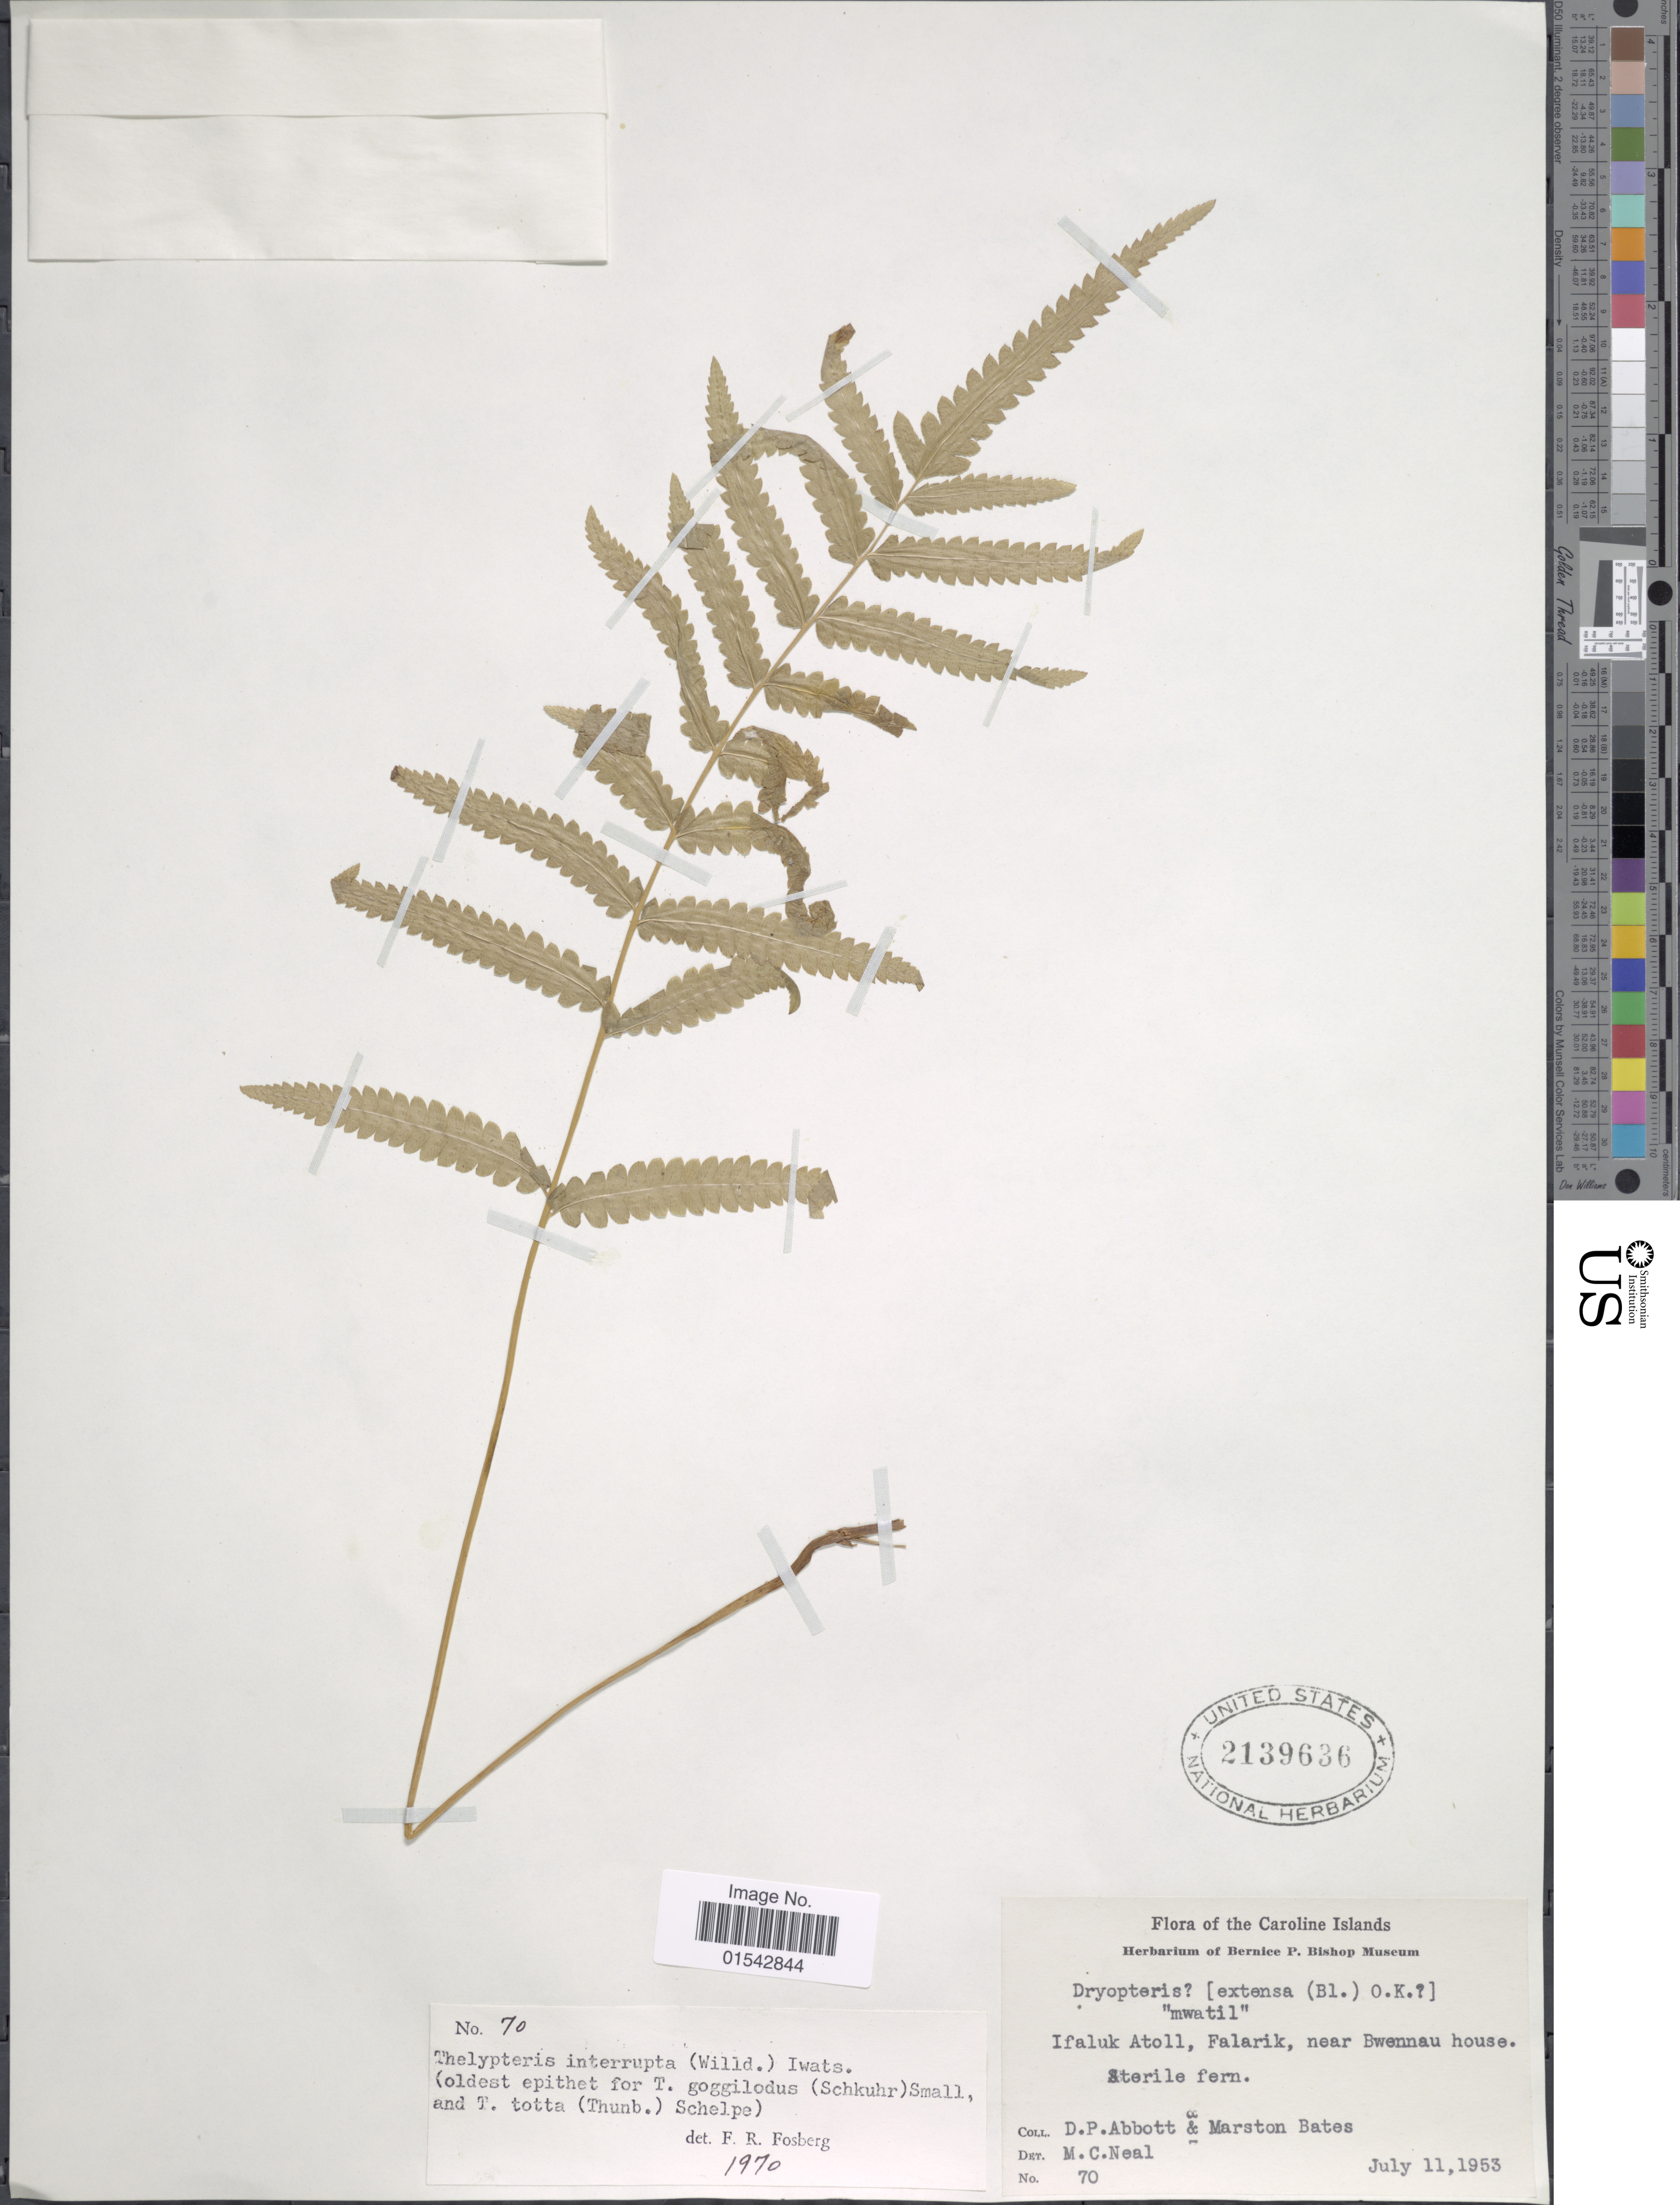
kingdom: Plantae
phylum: Tracheophyta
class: Polypodiopsida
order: Polypodiales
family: Thelypteridaceae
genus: Cyclosorus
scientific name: Cyclosorus interruptus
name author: (Willd.) H. Itô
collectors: D. P. Abbott & M. Bates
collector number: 70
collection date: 1953-07-11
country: Micronesia, Federated States of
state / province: Yap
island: Ifalik [Ifaluk] Atoll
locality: Caroline Islands, Ifaluk atoll, Falarik, near Bwennau house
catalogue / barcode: US 2139636